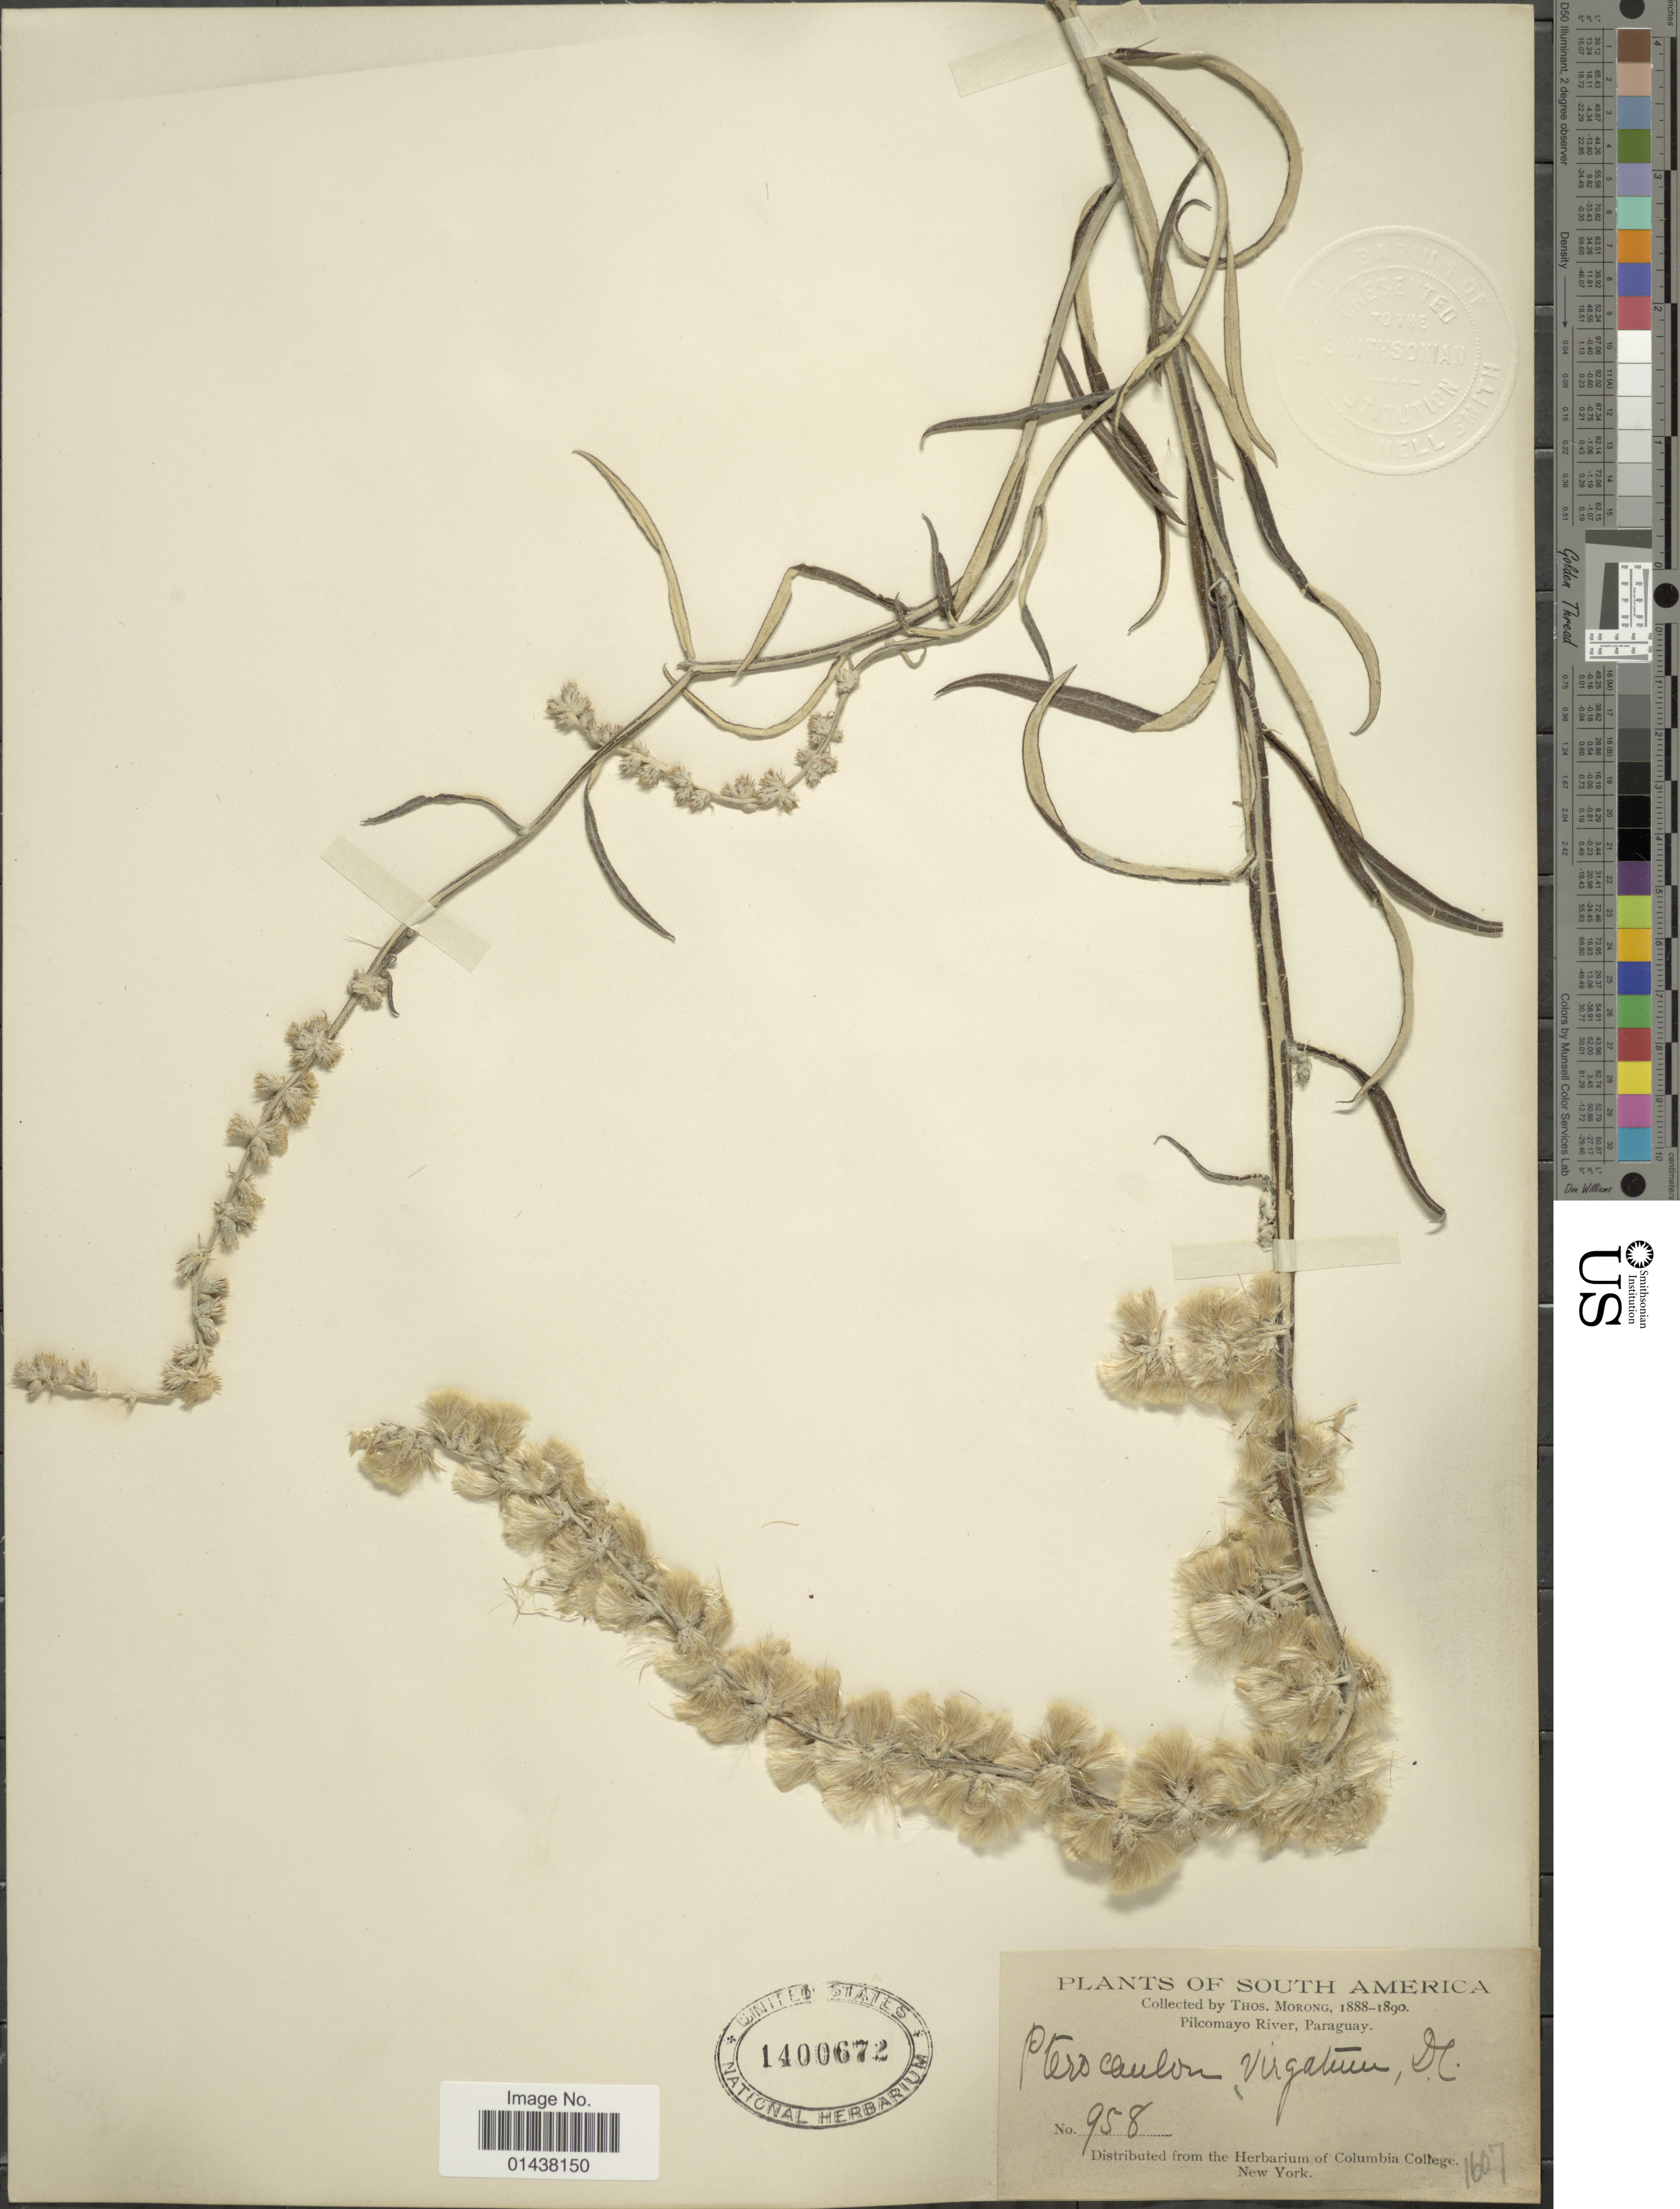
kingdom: Plantae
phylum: Tracheophyta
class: Magnoliopsida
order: Asterales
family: Asteraceae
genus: Pterocaulon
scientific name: Pterocaulon lorentzii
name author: Malme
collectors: ex herb. T. Morong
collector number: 958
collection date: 1888/1890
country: Paraguay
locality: Pilcomayo River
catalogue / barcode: US 1400672